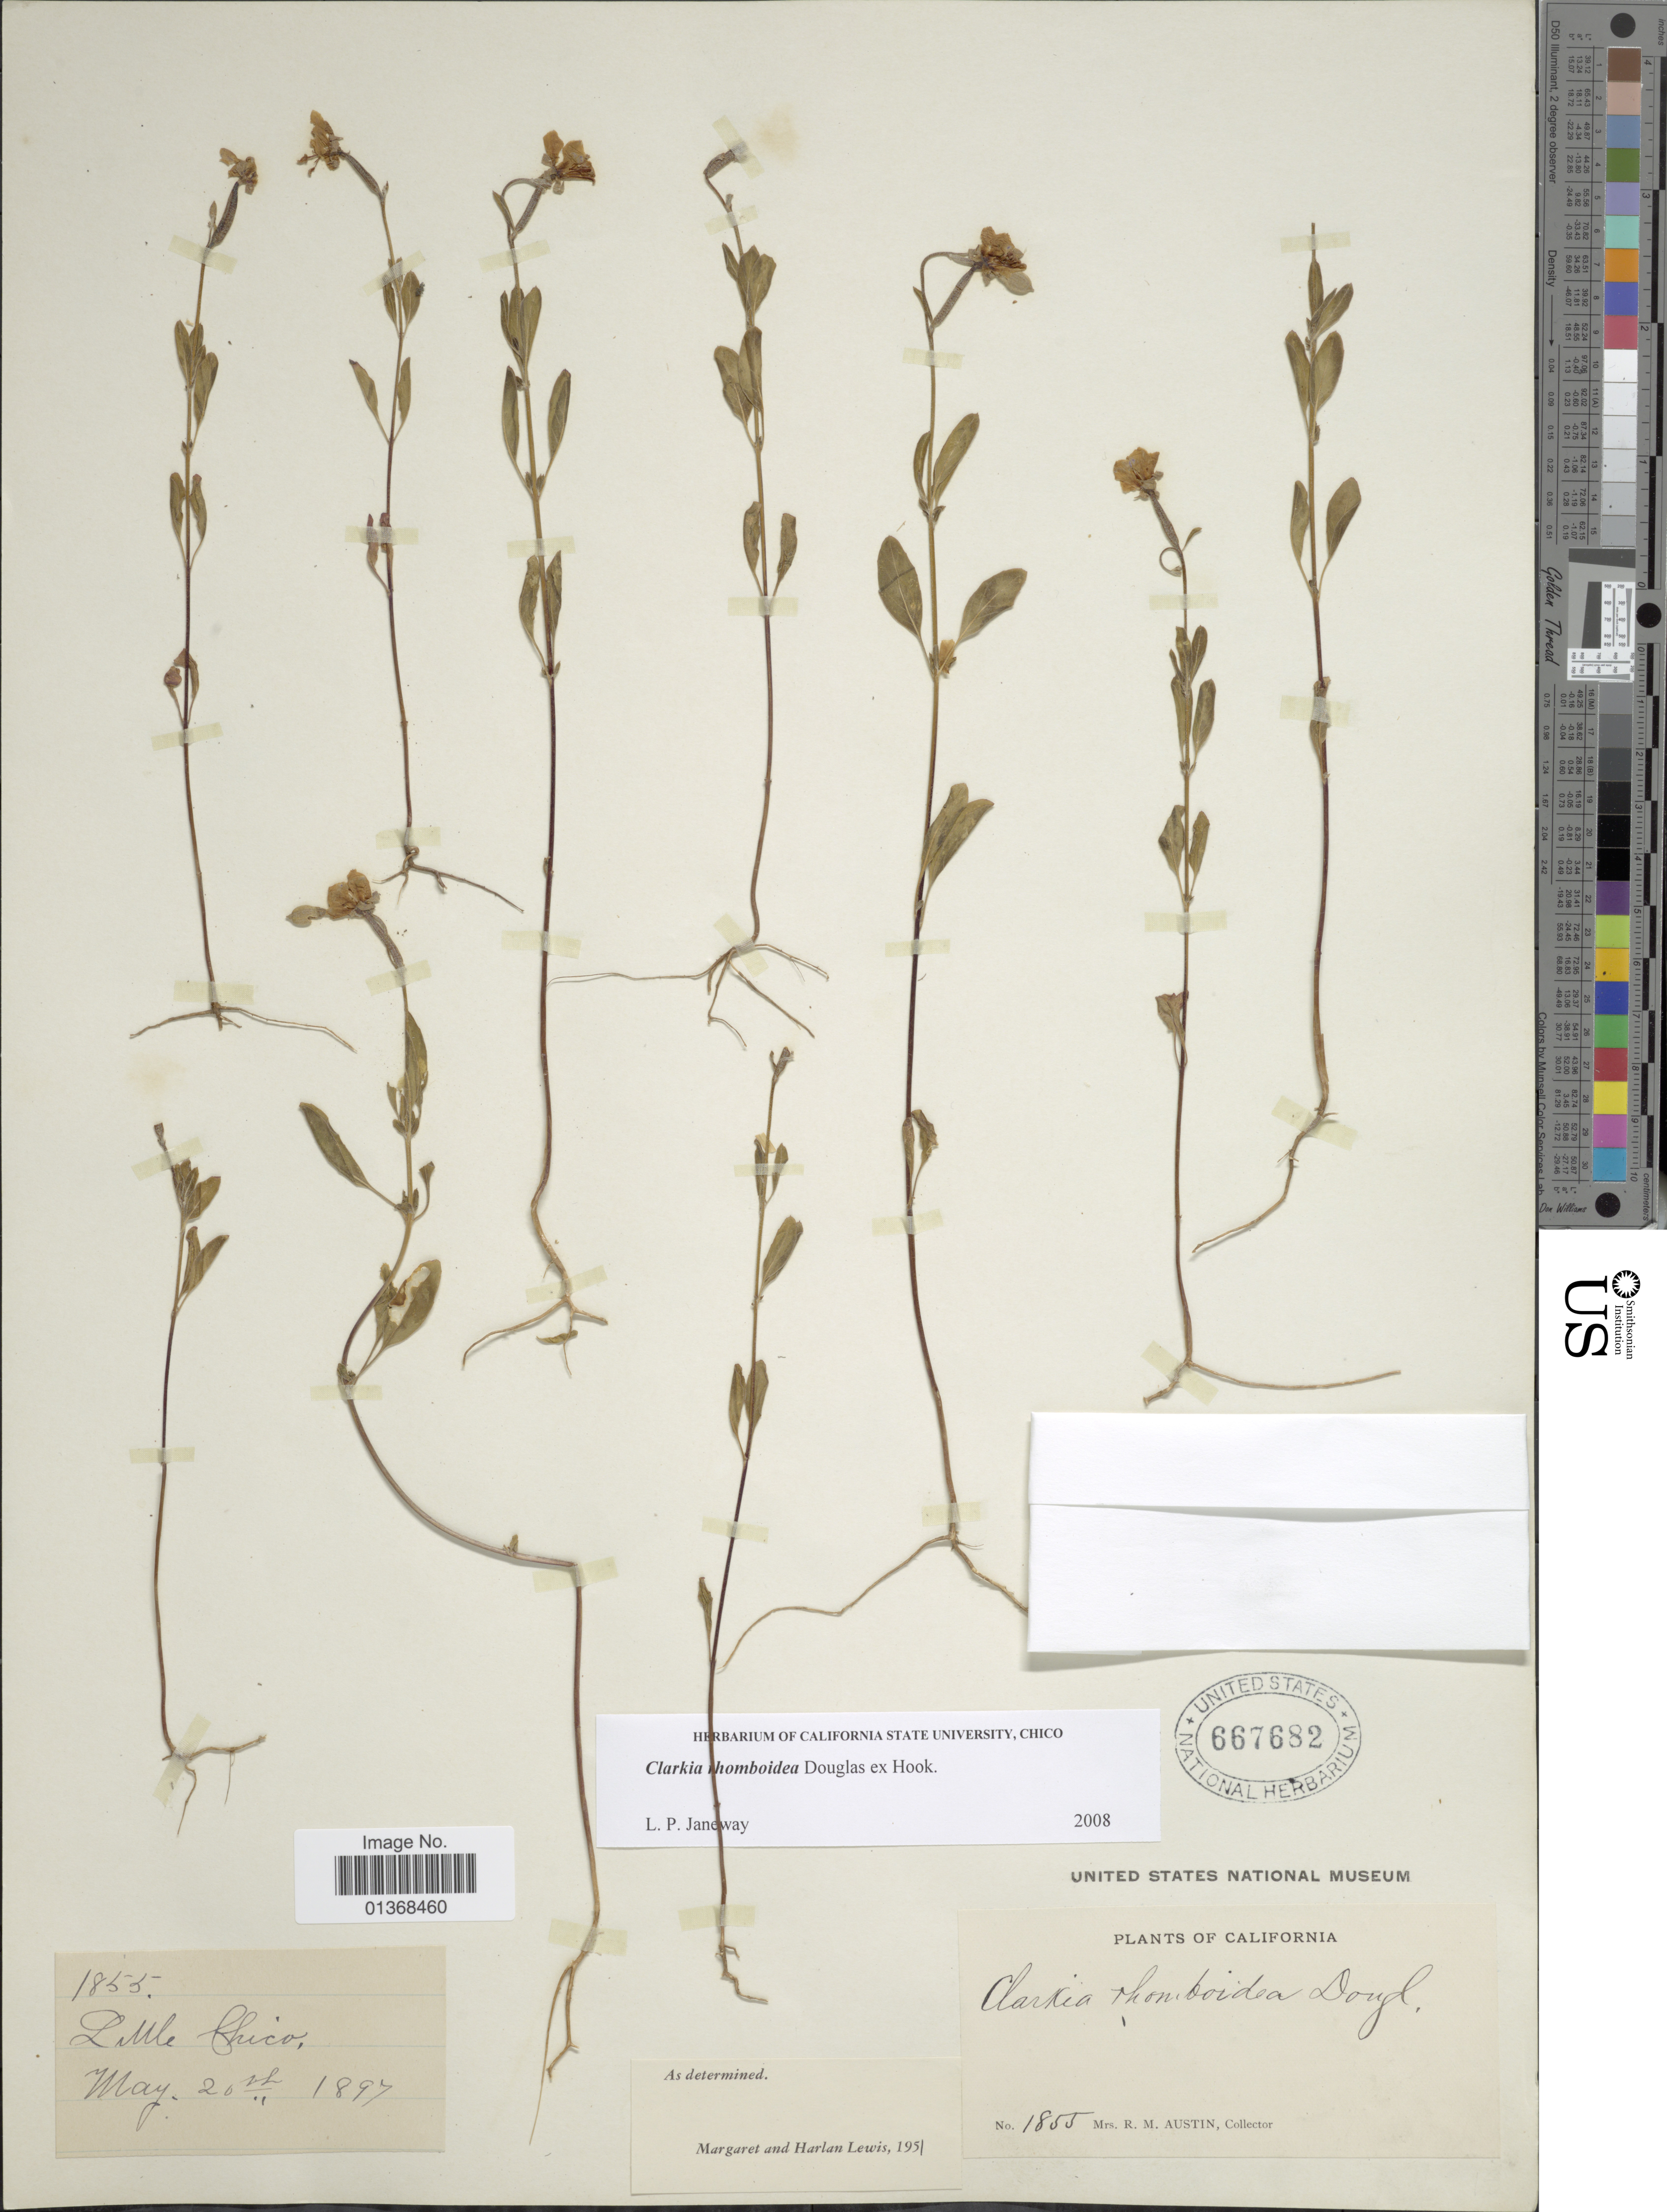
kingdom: Plantae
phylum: Tracheophyta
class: Magnoliopsida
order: Myrtales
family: Onagraceae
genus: Clarkia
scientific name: Clarkia rhomboidea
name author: Douglas ex Hook.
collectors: R. Austin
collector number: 1855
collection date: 1897-05-20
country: United States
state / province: California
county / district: Butte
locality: Little Chico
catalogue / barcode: US 667682